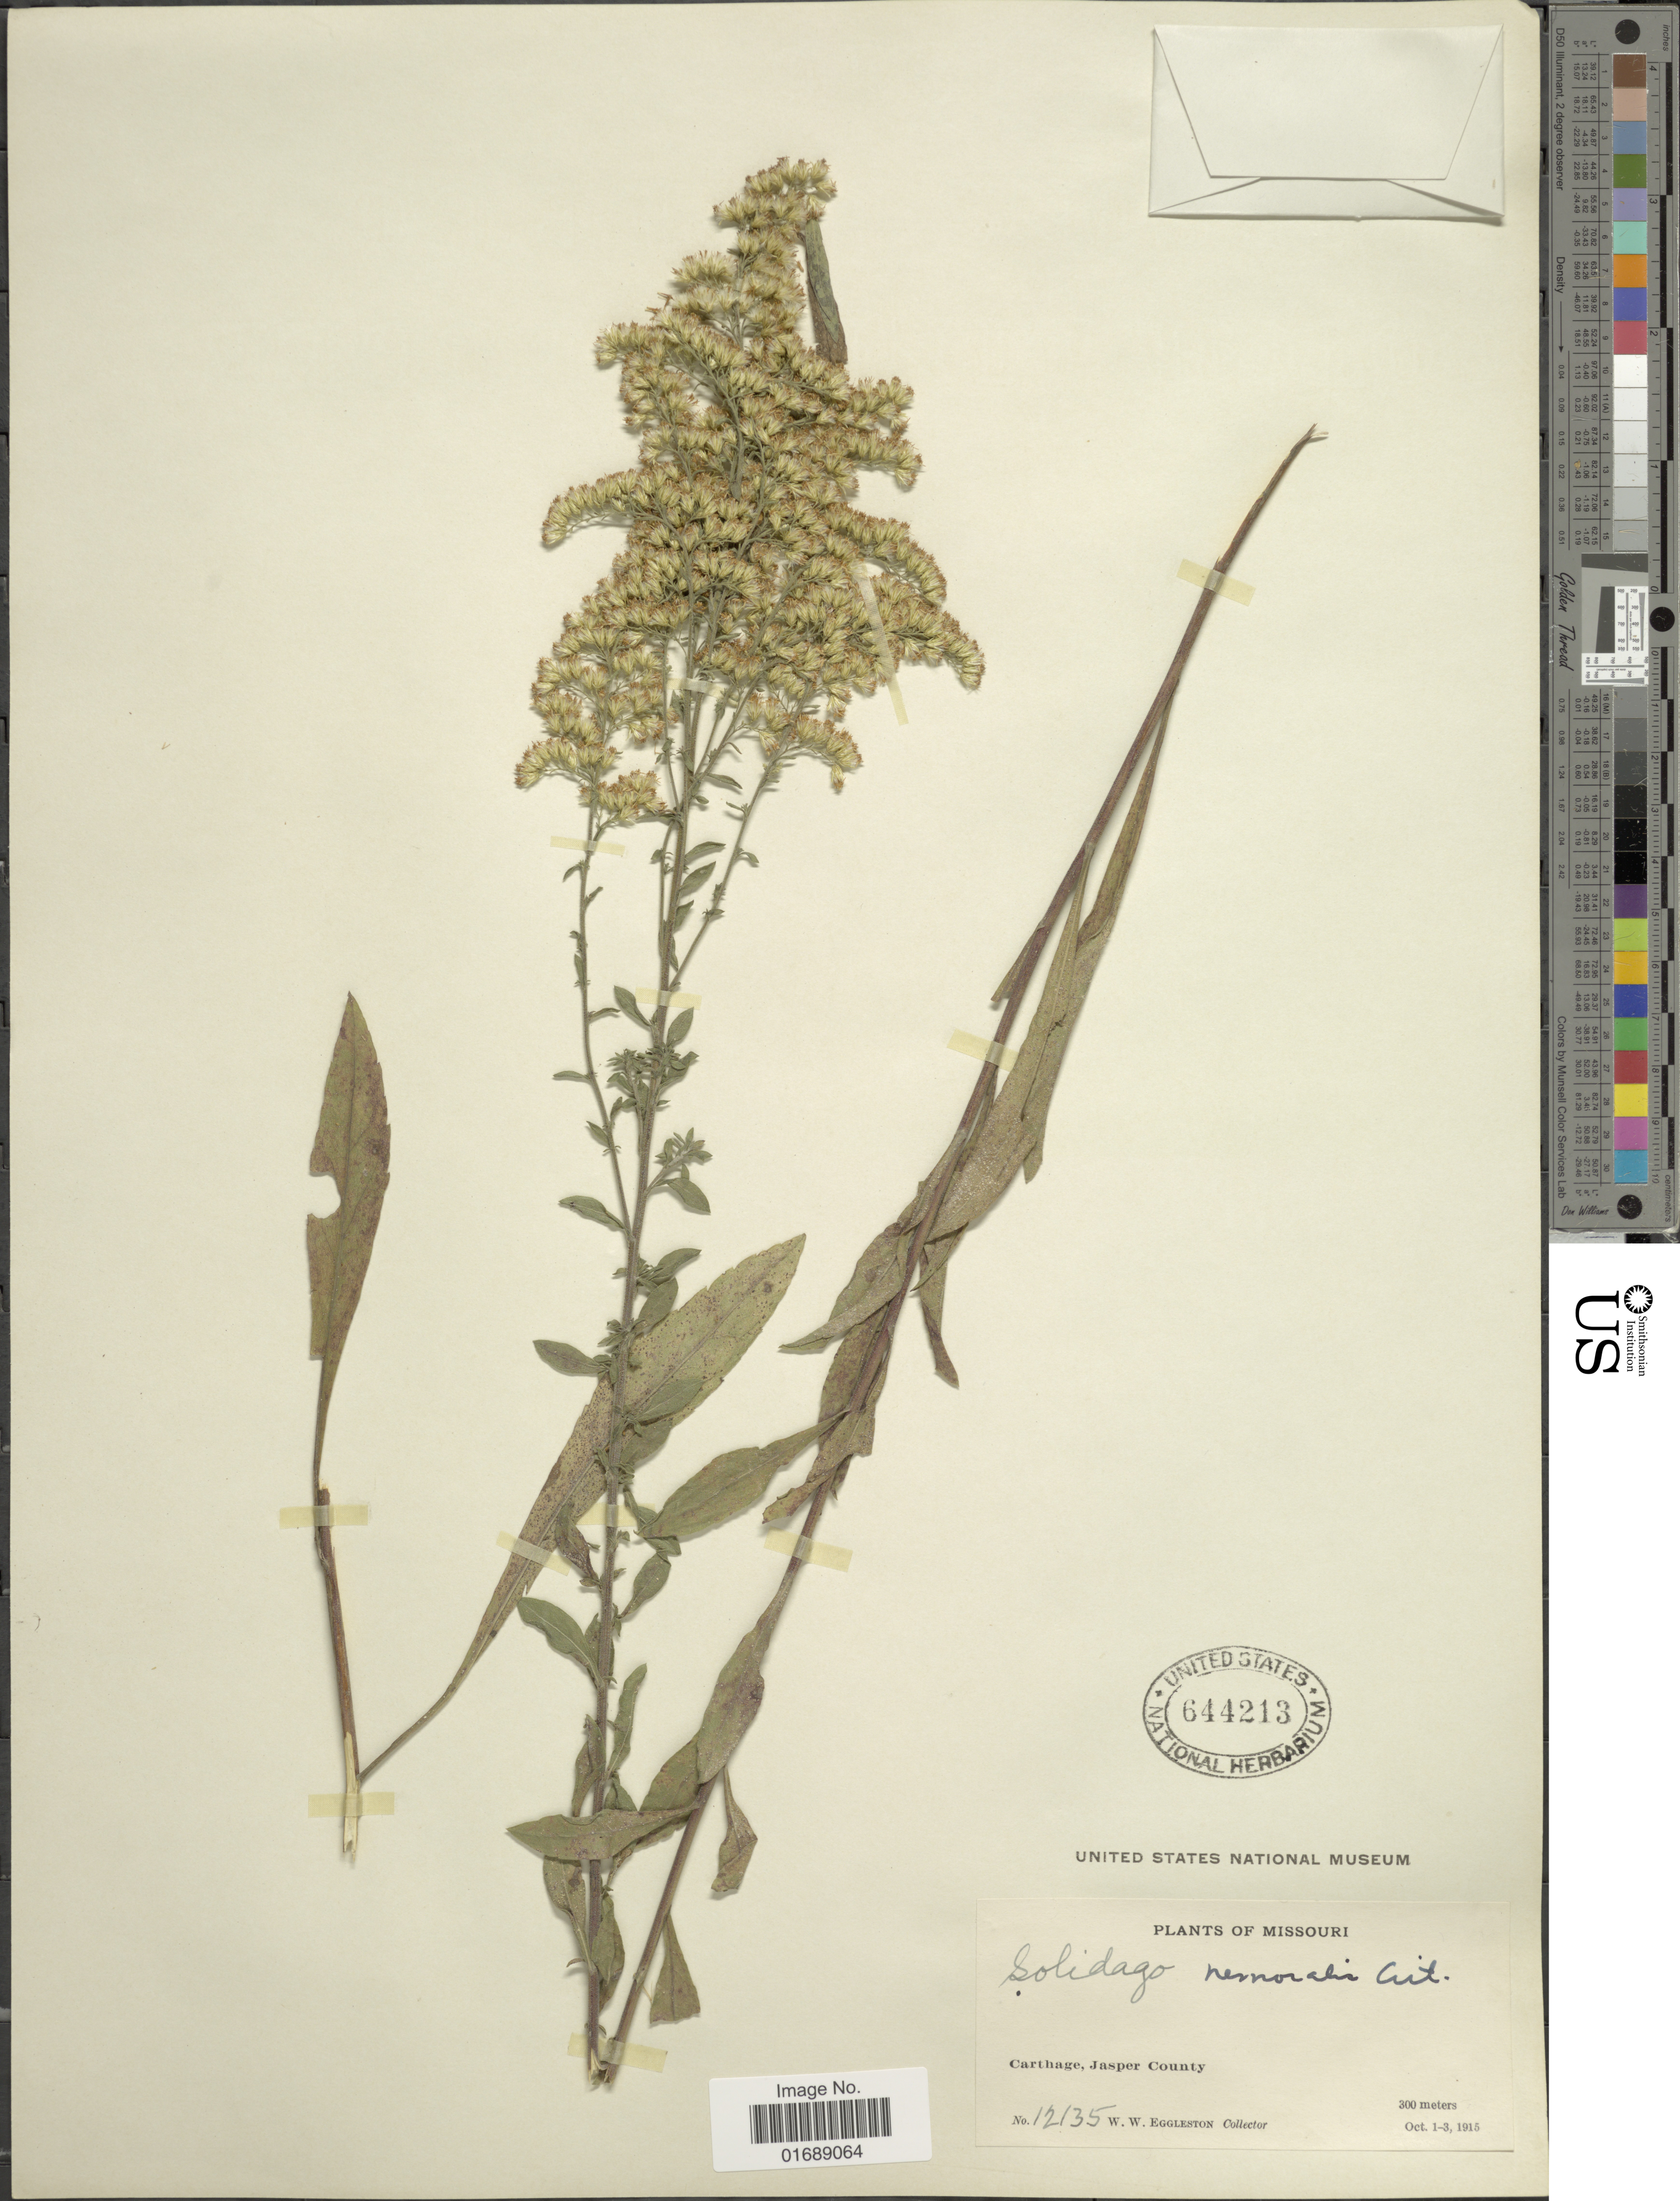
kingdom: Plantae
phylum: Tracheophyta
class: Magnoliopsida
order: Asterales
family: Asteraceae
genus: Solidago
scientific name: Solidago nemoralis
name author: Aiton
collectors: W. W. Eggleston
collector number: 12135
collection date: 1915-10-01/1915-10-03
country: United States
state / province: Missouri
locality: Carthage, Jasper County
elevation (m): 300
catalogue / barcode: US 644213